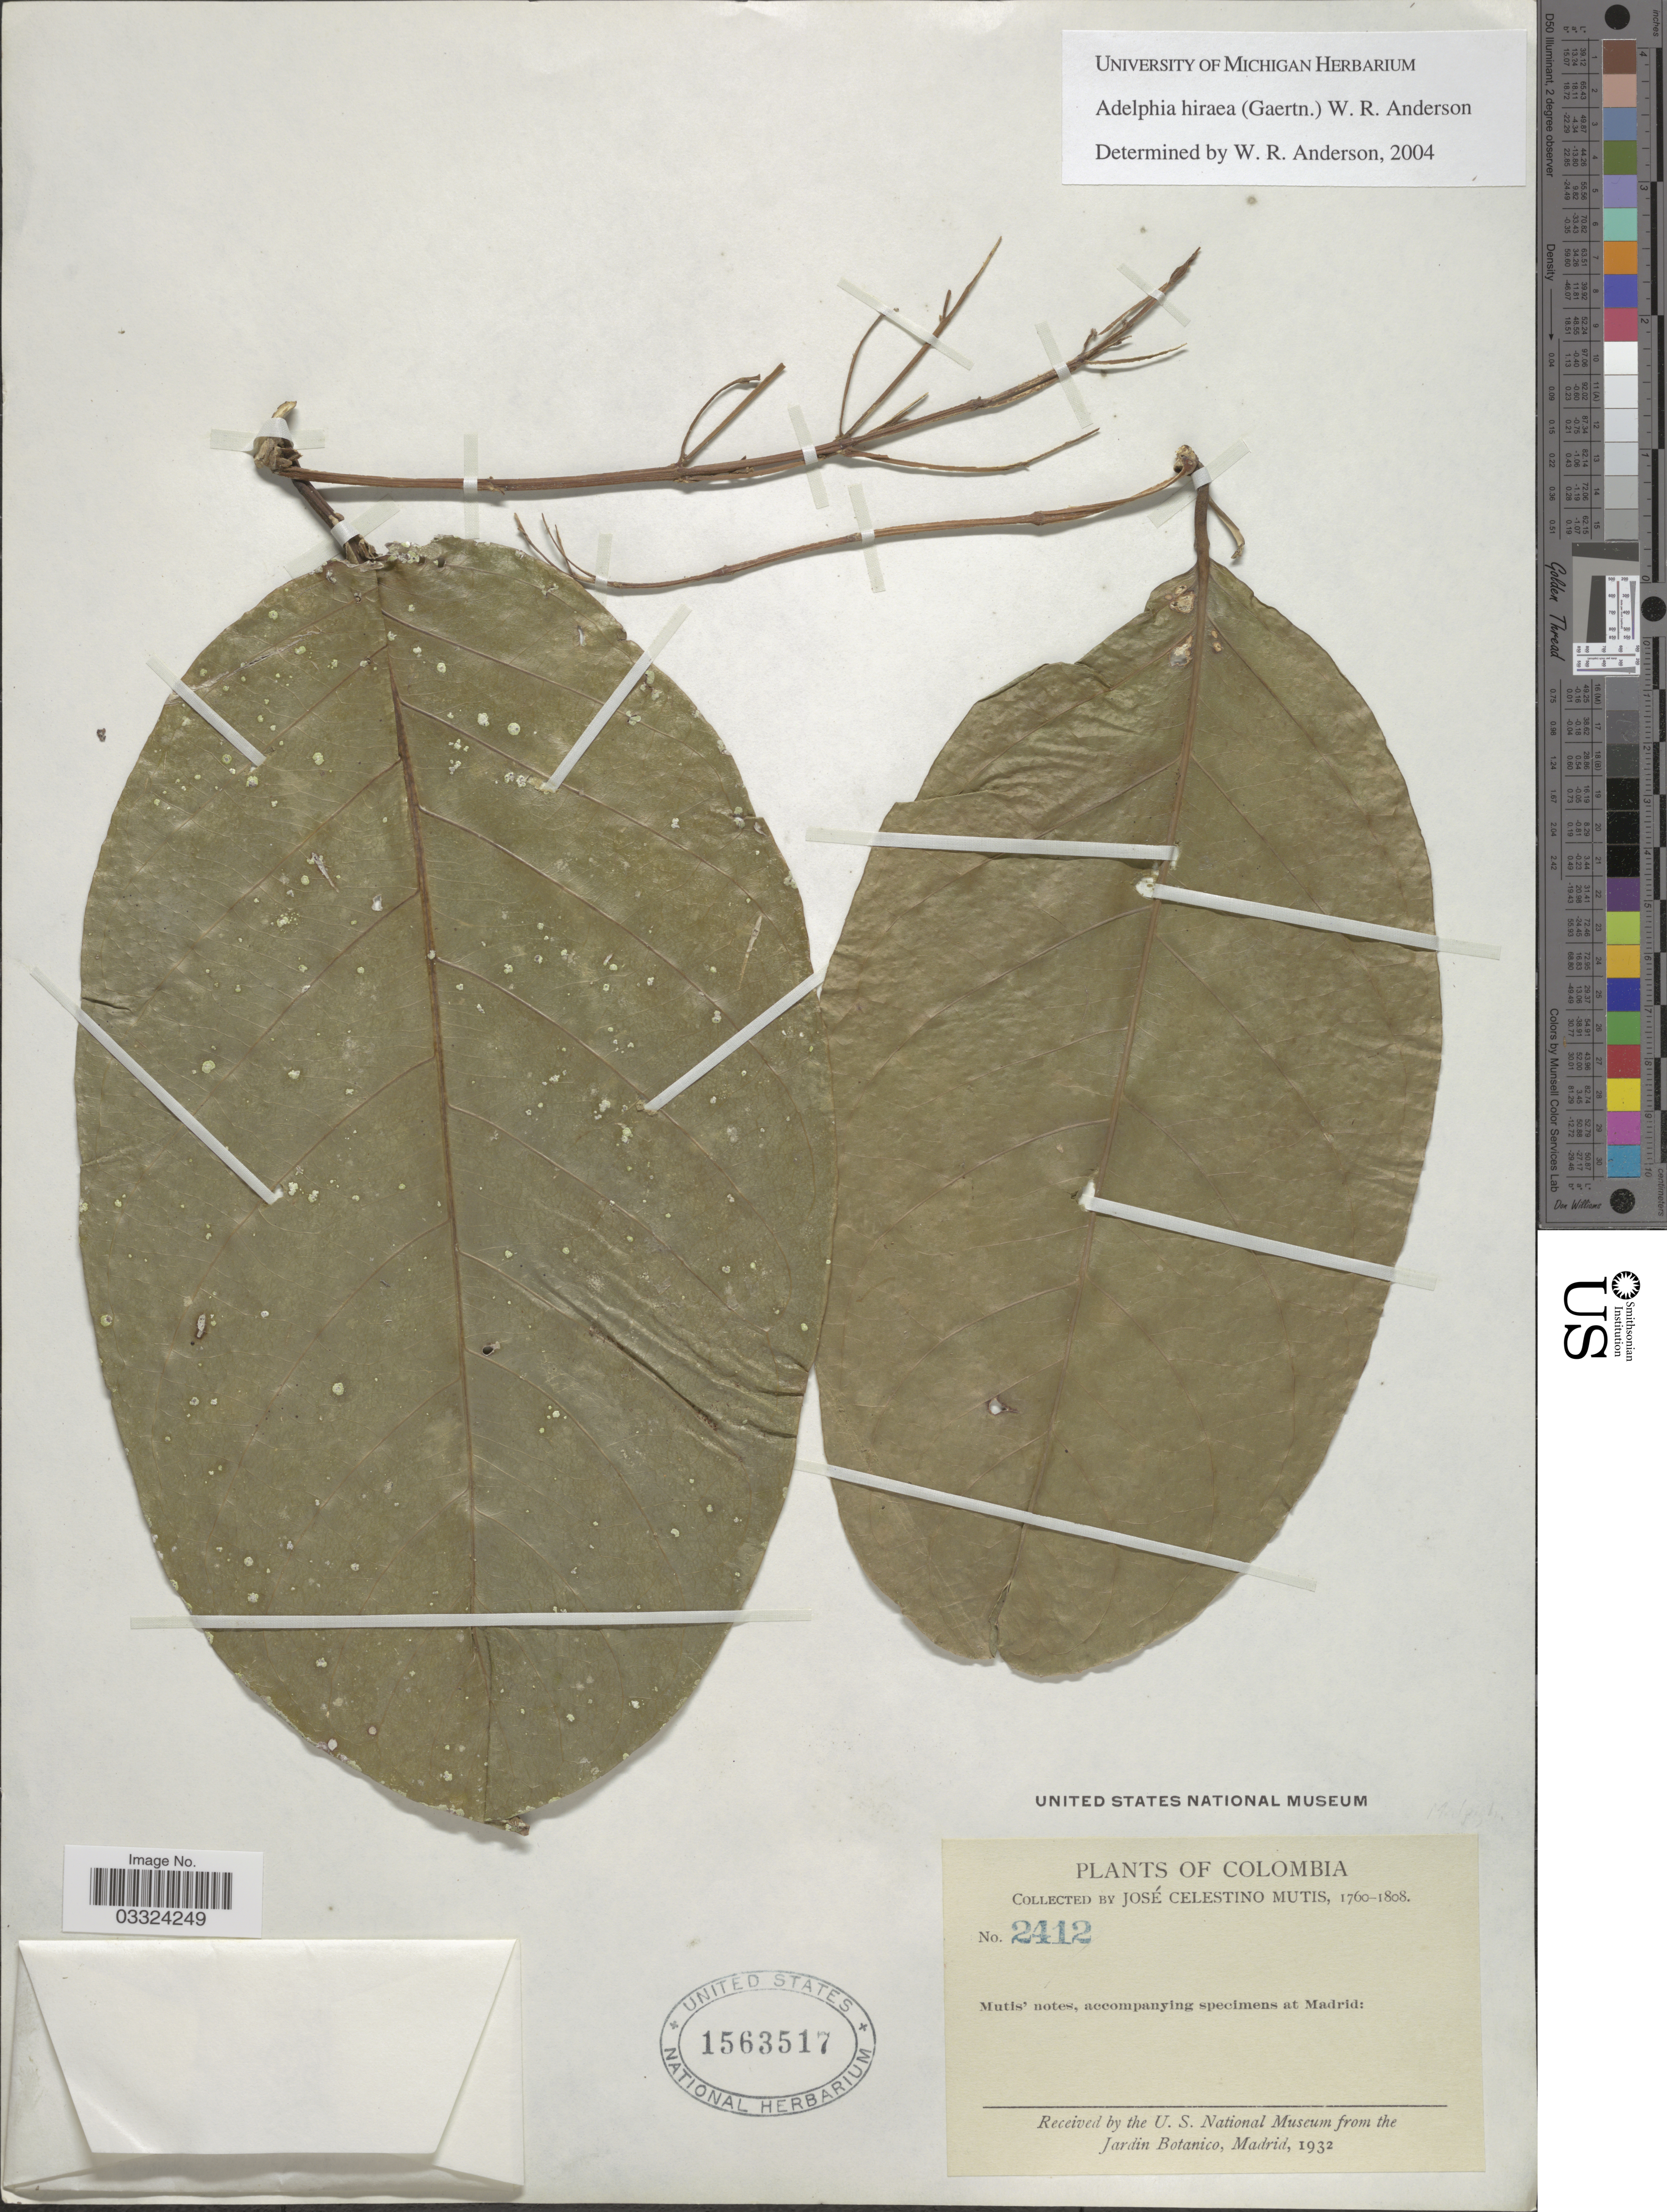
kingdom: Plantae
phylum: Tracheophyta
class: Magnoliopsida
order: Malpighiales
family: Malpighiaceae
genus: Adelphia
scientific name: Adelphia hiraea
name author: (Gaertn.) W.R. Anderson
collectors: J. C. B. Mutis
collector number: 2412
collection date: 1760/1808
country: Colombia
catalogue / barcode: US 1563517